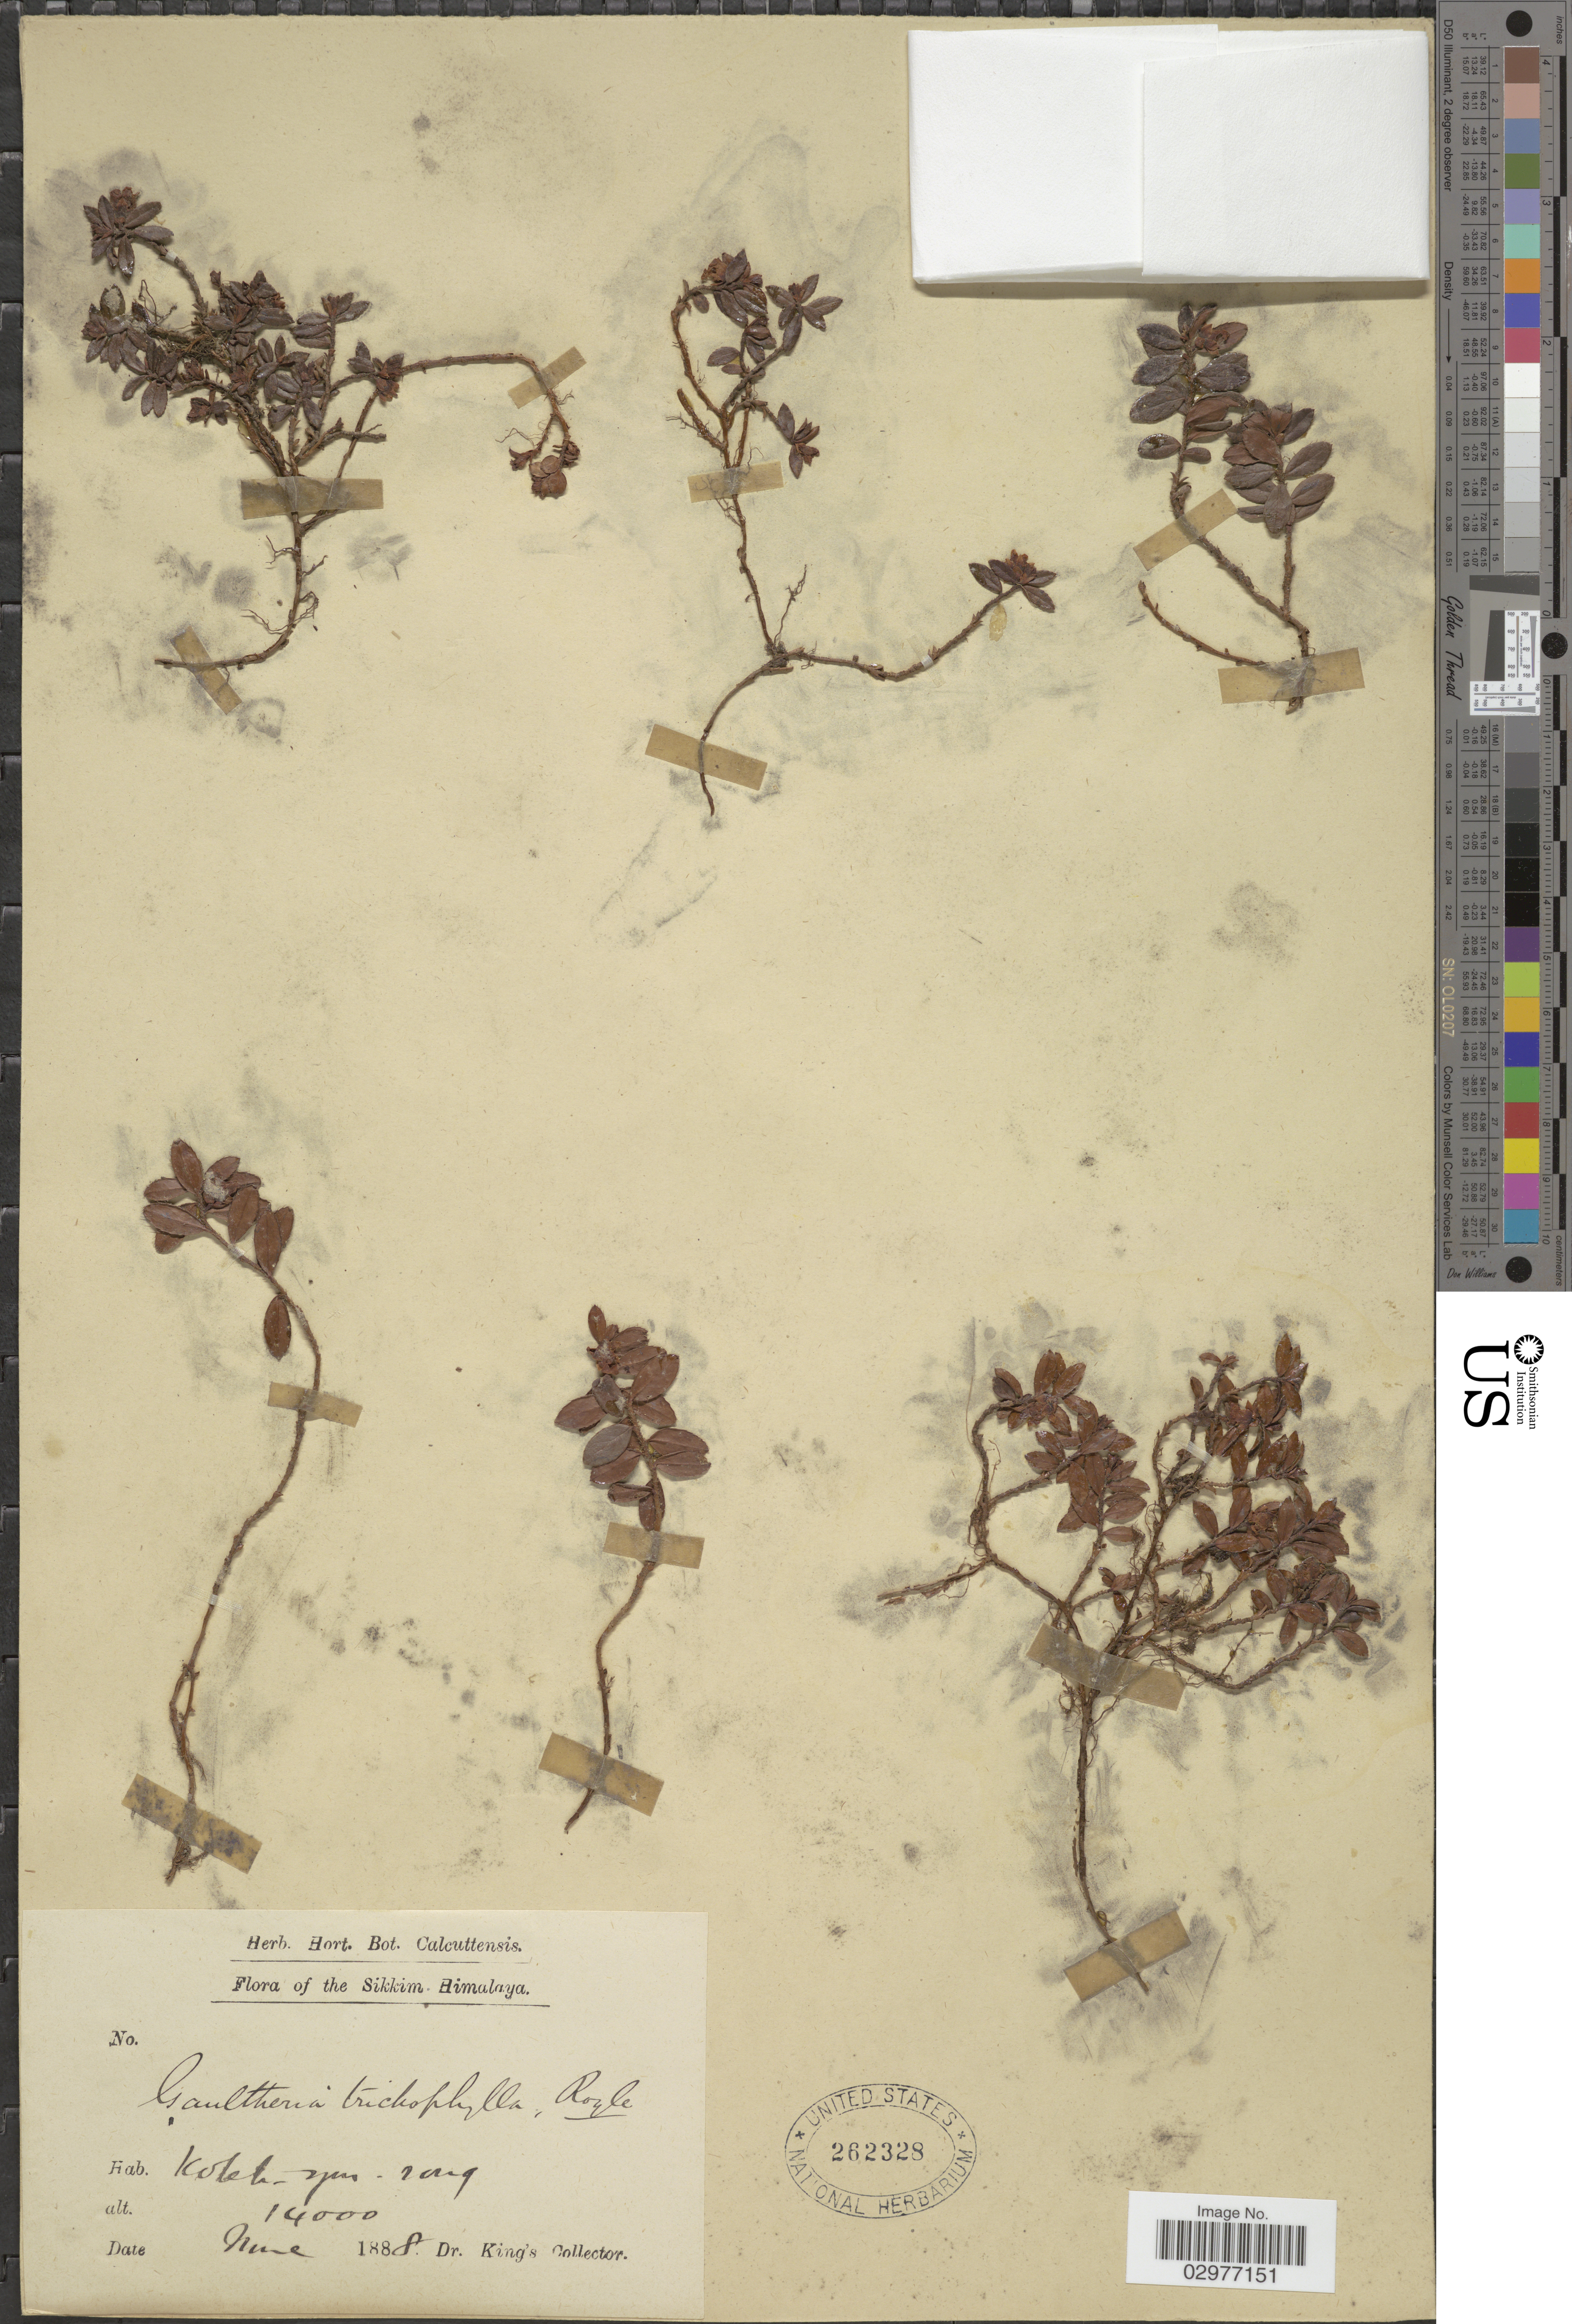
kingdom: Plantae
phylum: Tracheophyta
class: Magnoliopsida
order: Ericales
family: Ericaceae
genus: Gaultheria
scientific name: Gaultheria trichophylla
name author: Royle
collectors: Dr. King's collector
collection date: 1888-06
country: India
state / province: Sikkim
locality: Himalaya. Koteh yu-rong.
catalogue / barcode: US 262328